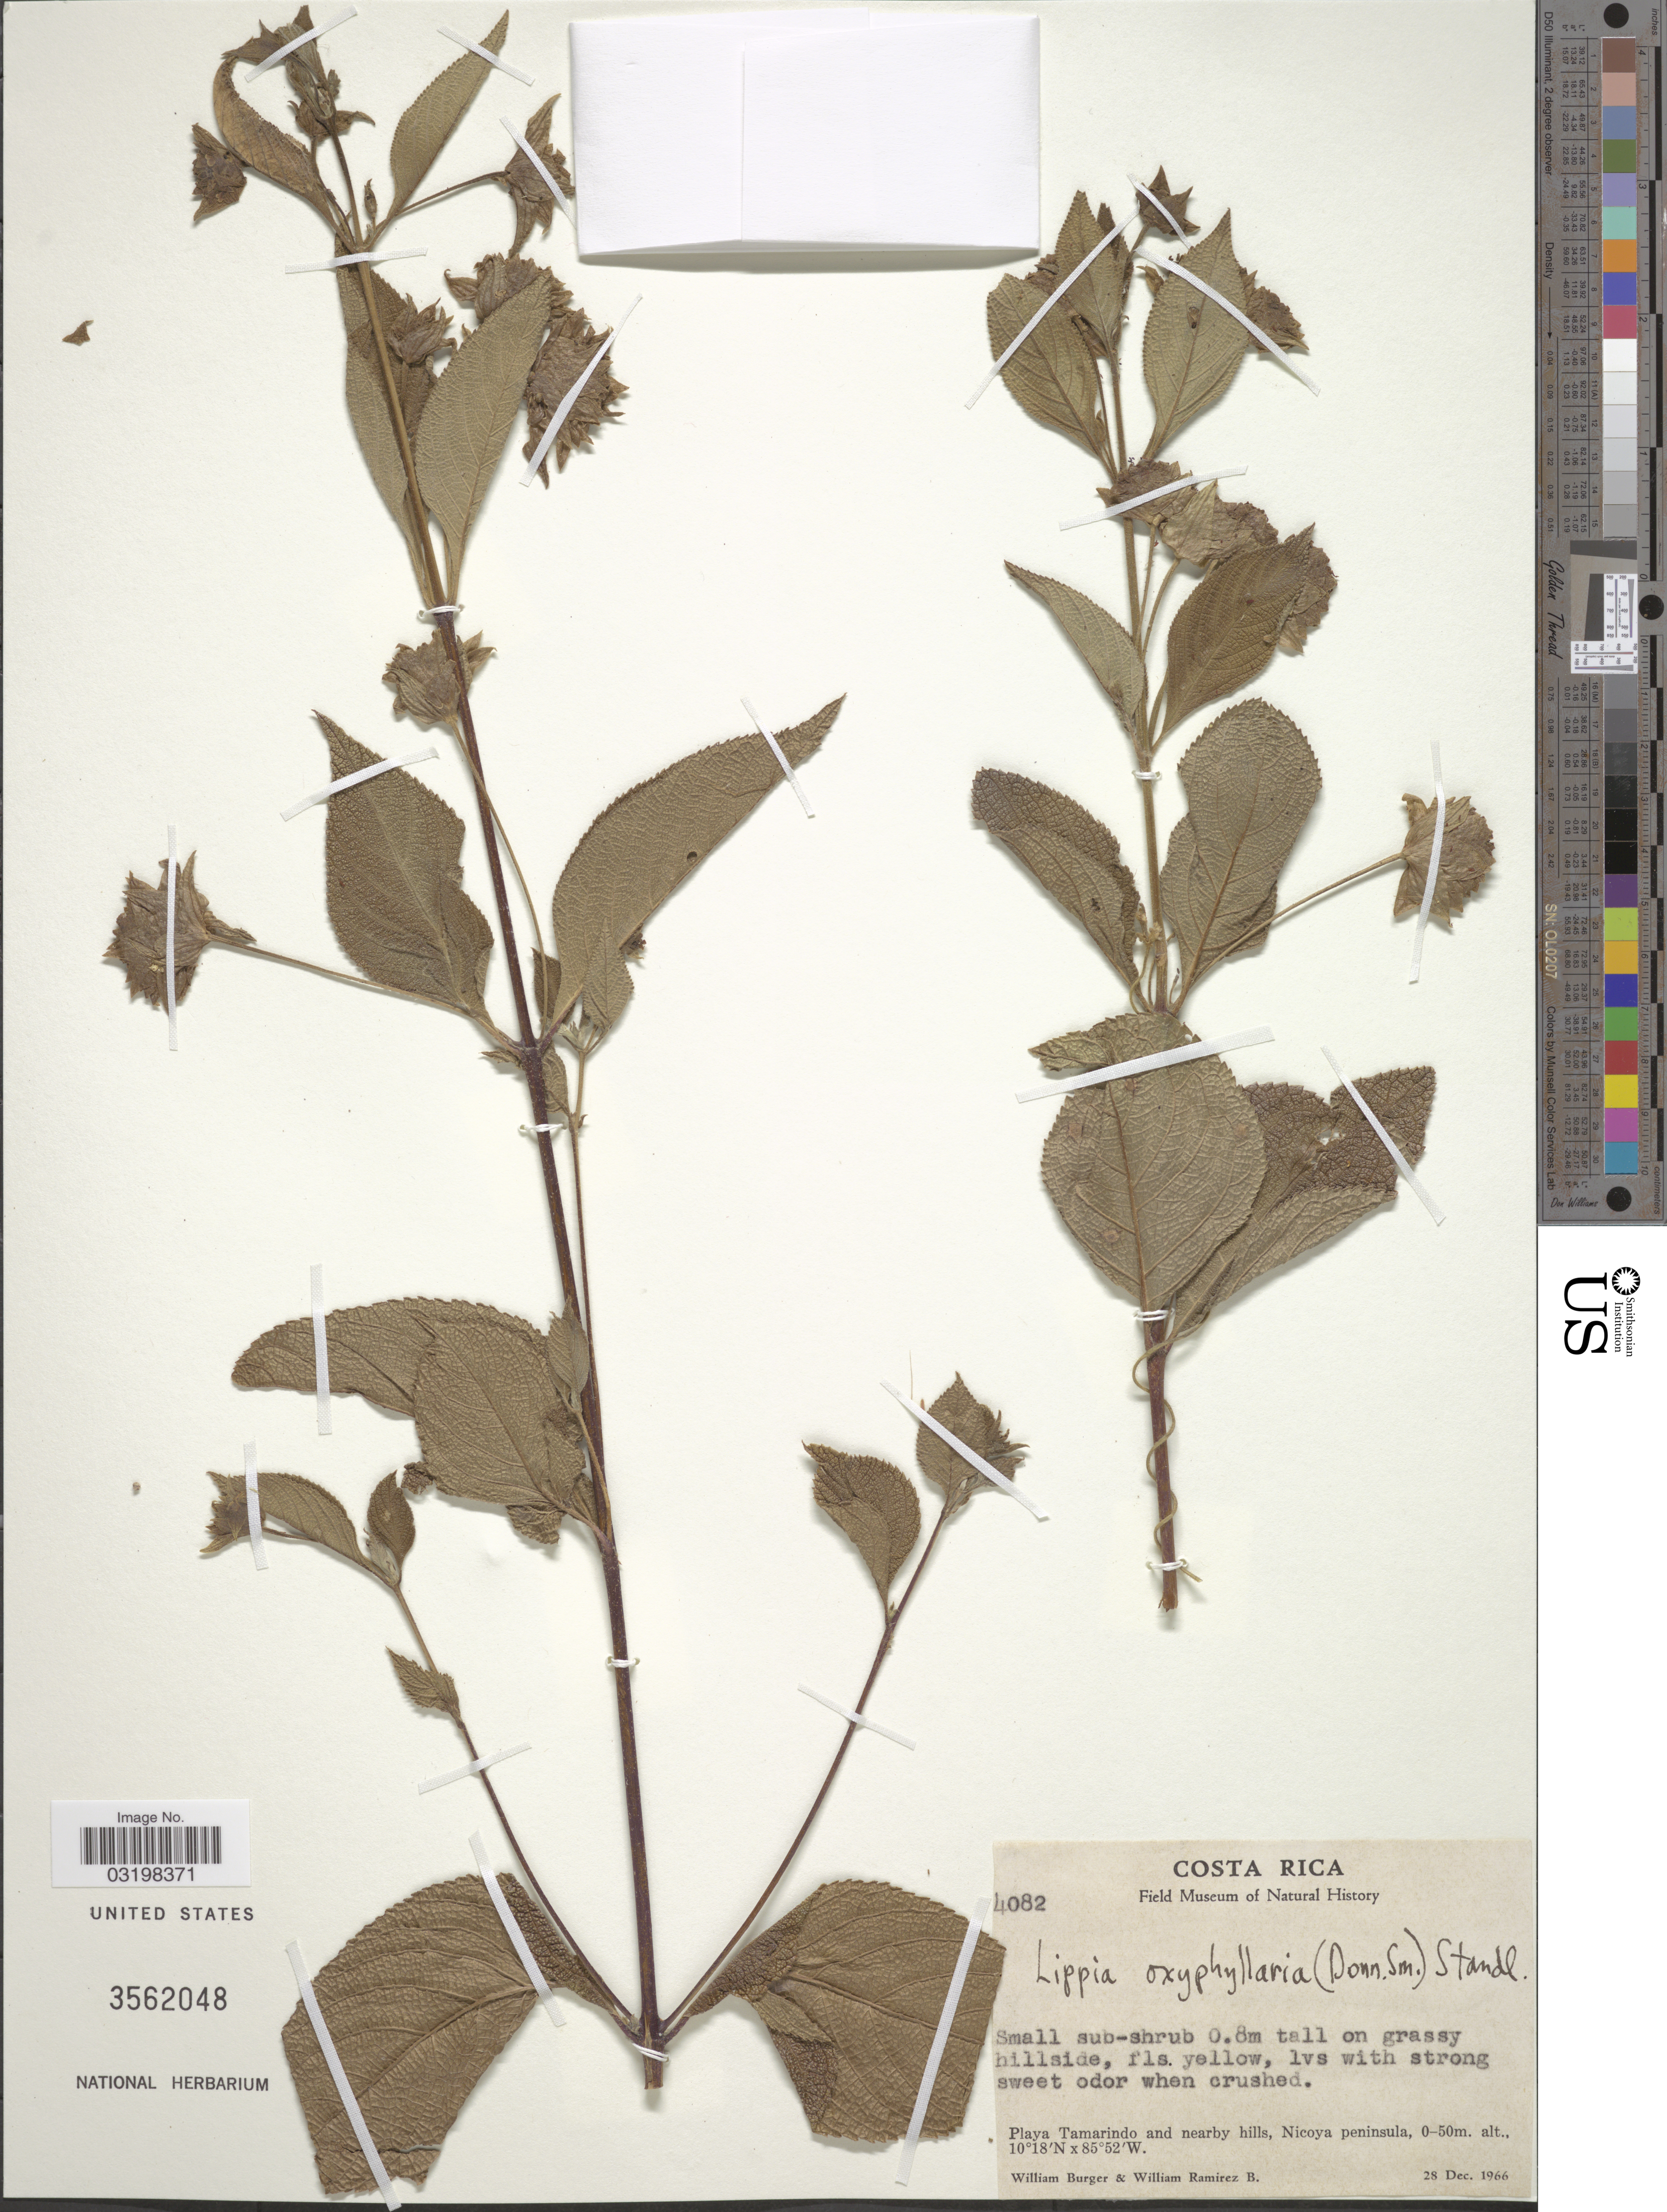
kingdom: Plantae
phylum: Tracheophyta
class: Magnoliopsida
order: Lamiales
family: Verbenaceae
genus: Lippia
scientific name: Lippia oxyphyllaria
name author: (Donn. Sm.) Standl.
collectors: W. Burger & W. Ramirez B.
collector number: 4082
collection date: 1966-12-28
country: Costa Rica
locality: Playa Tamarindo and nearby hills, Nicoya peninsula.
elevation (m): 0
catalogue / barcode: US 3562048